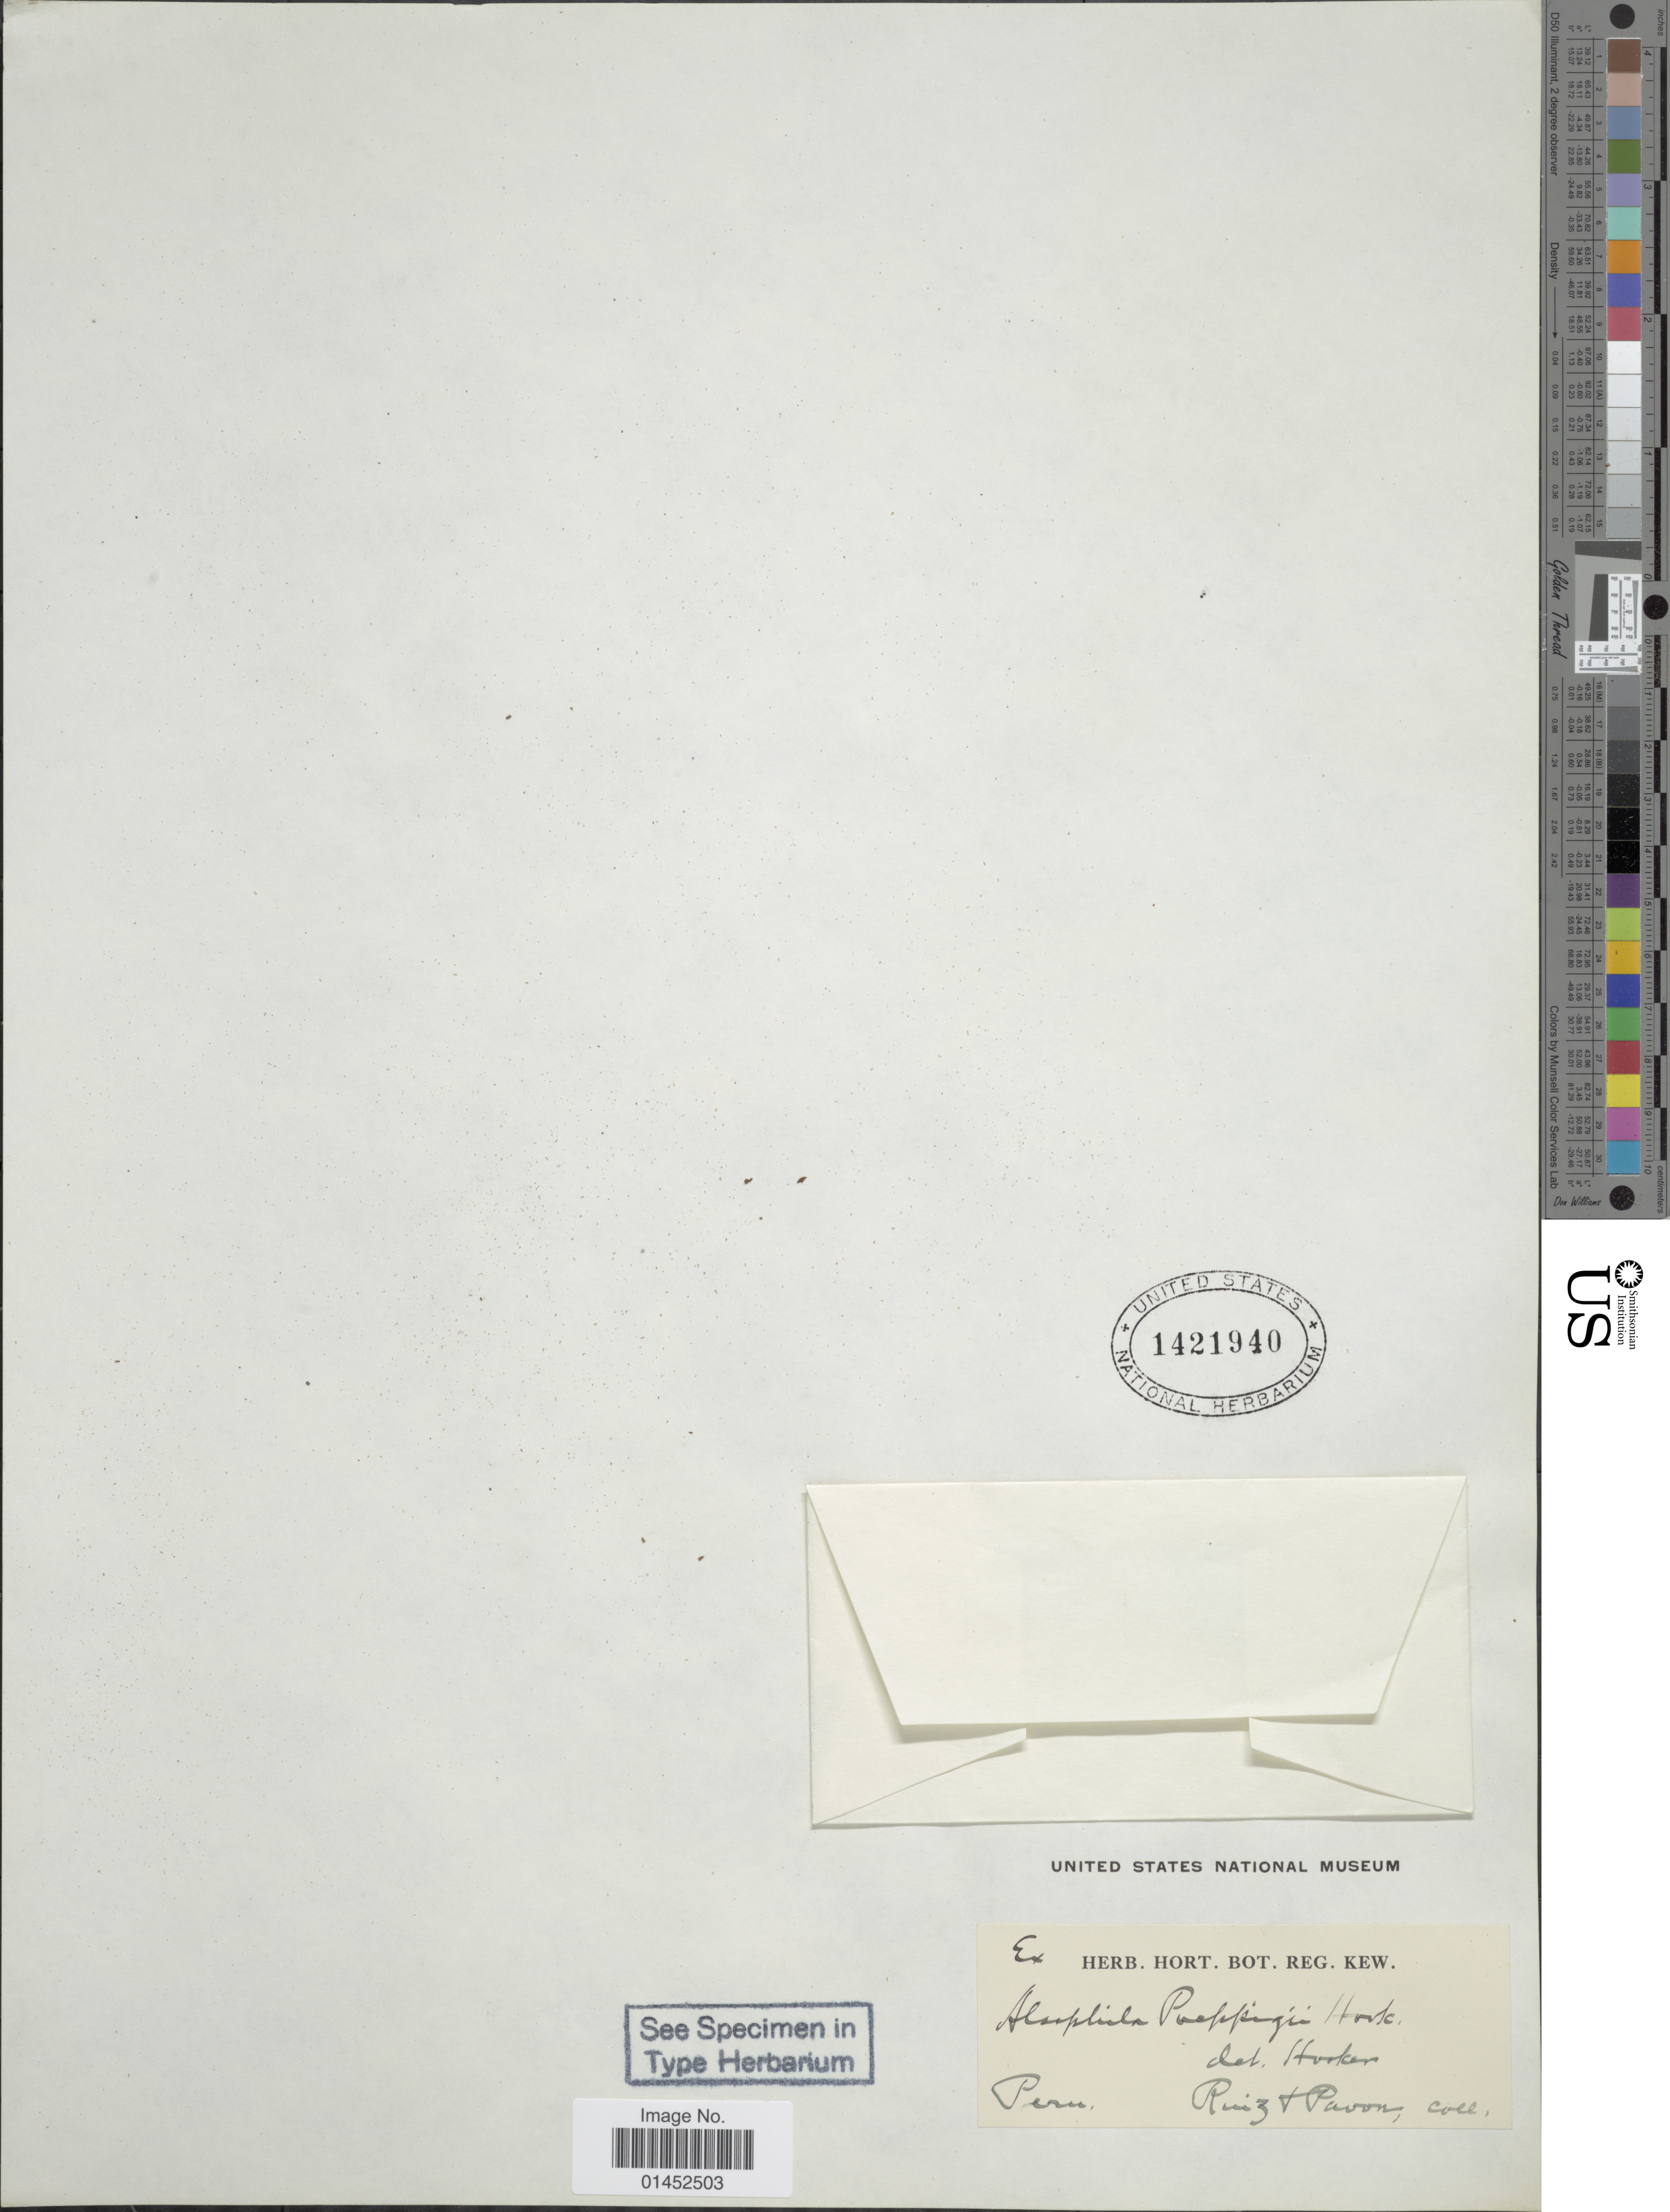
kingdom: Plantae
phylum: Tracheophyta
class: Polypodiopsida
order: Cyatheales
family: Cyatheaceae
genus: Cyathea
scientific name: Cyathea poeppigii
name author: (Hook.) Domin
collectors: Ruiz, -- & -. Pavon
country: Peru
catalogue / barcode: US 1421940